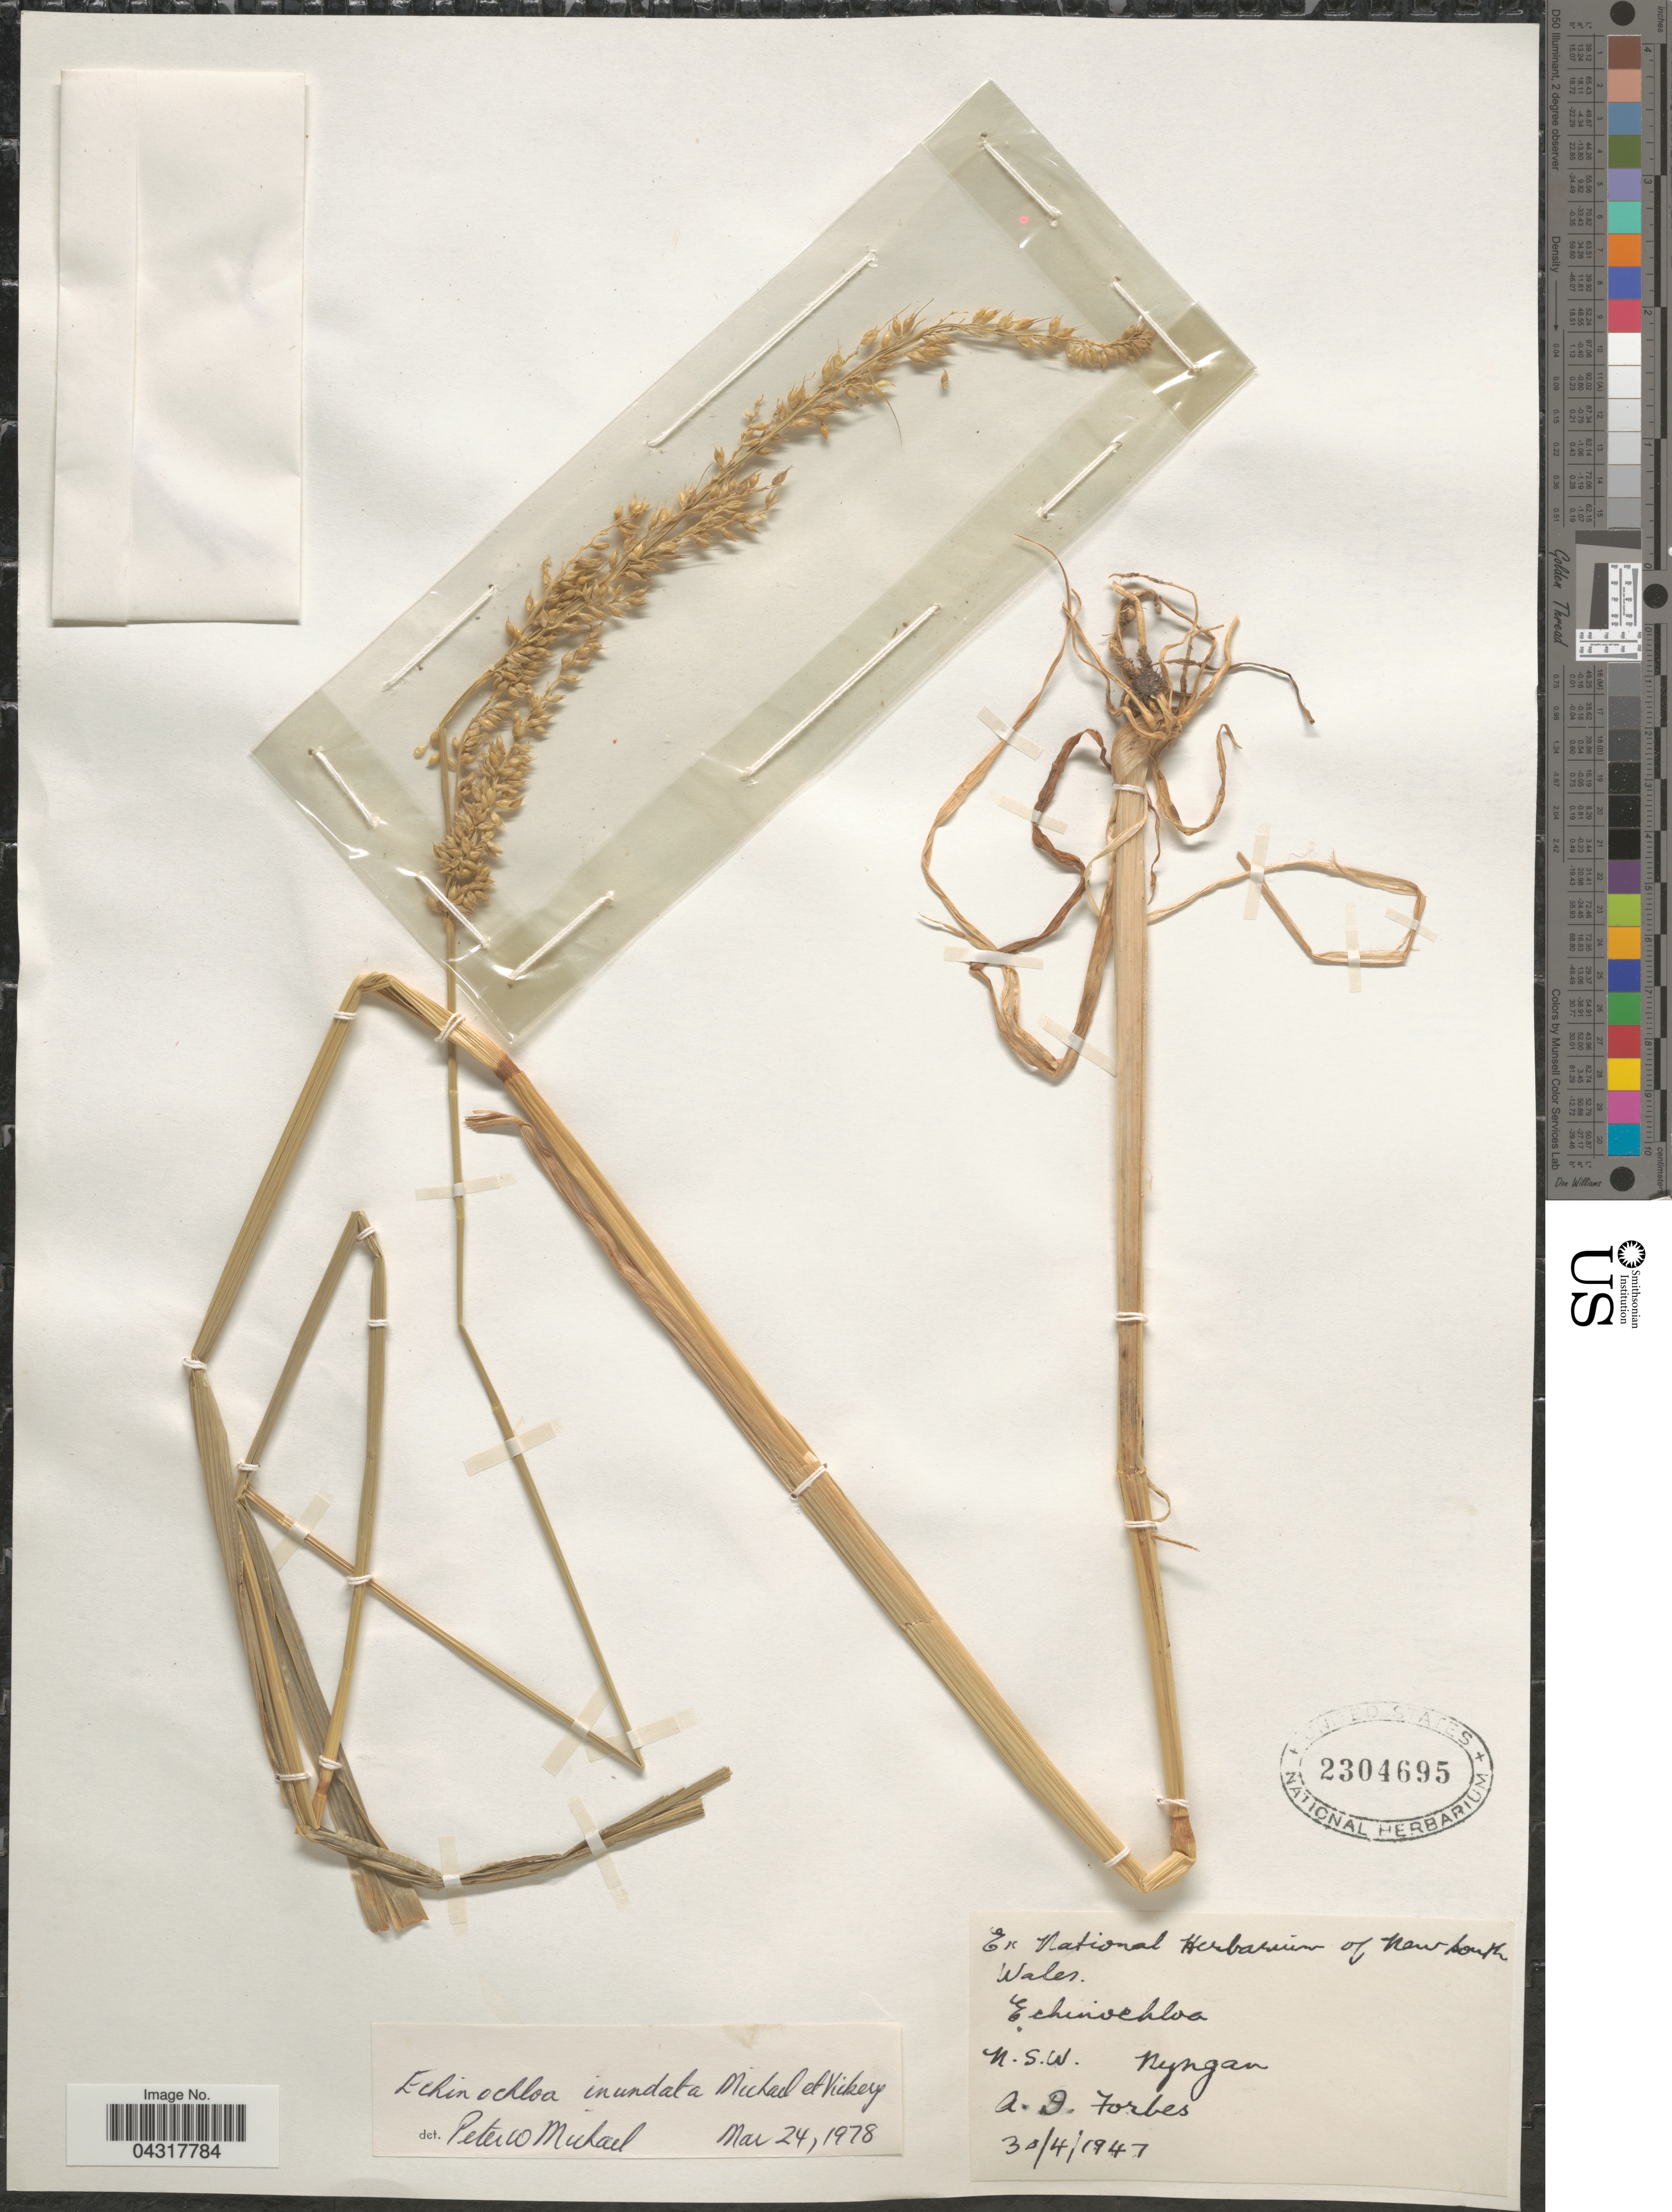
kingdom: Plantae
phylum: Tracheophyta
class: Liliopsida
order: Poales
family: Poaceae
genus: Echinochloa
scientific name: Echinochloa inundata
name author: P.W. Michael & Vickery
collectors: A. Forbes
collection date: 1947-04-30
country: Australia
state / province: New South Wales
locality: Ryngan.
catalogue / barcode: US 2304695